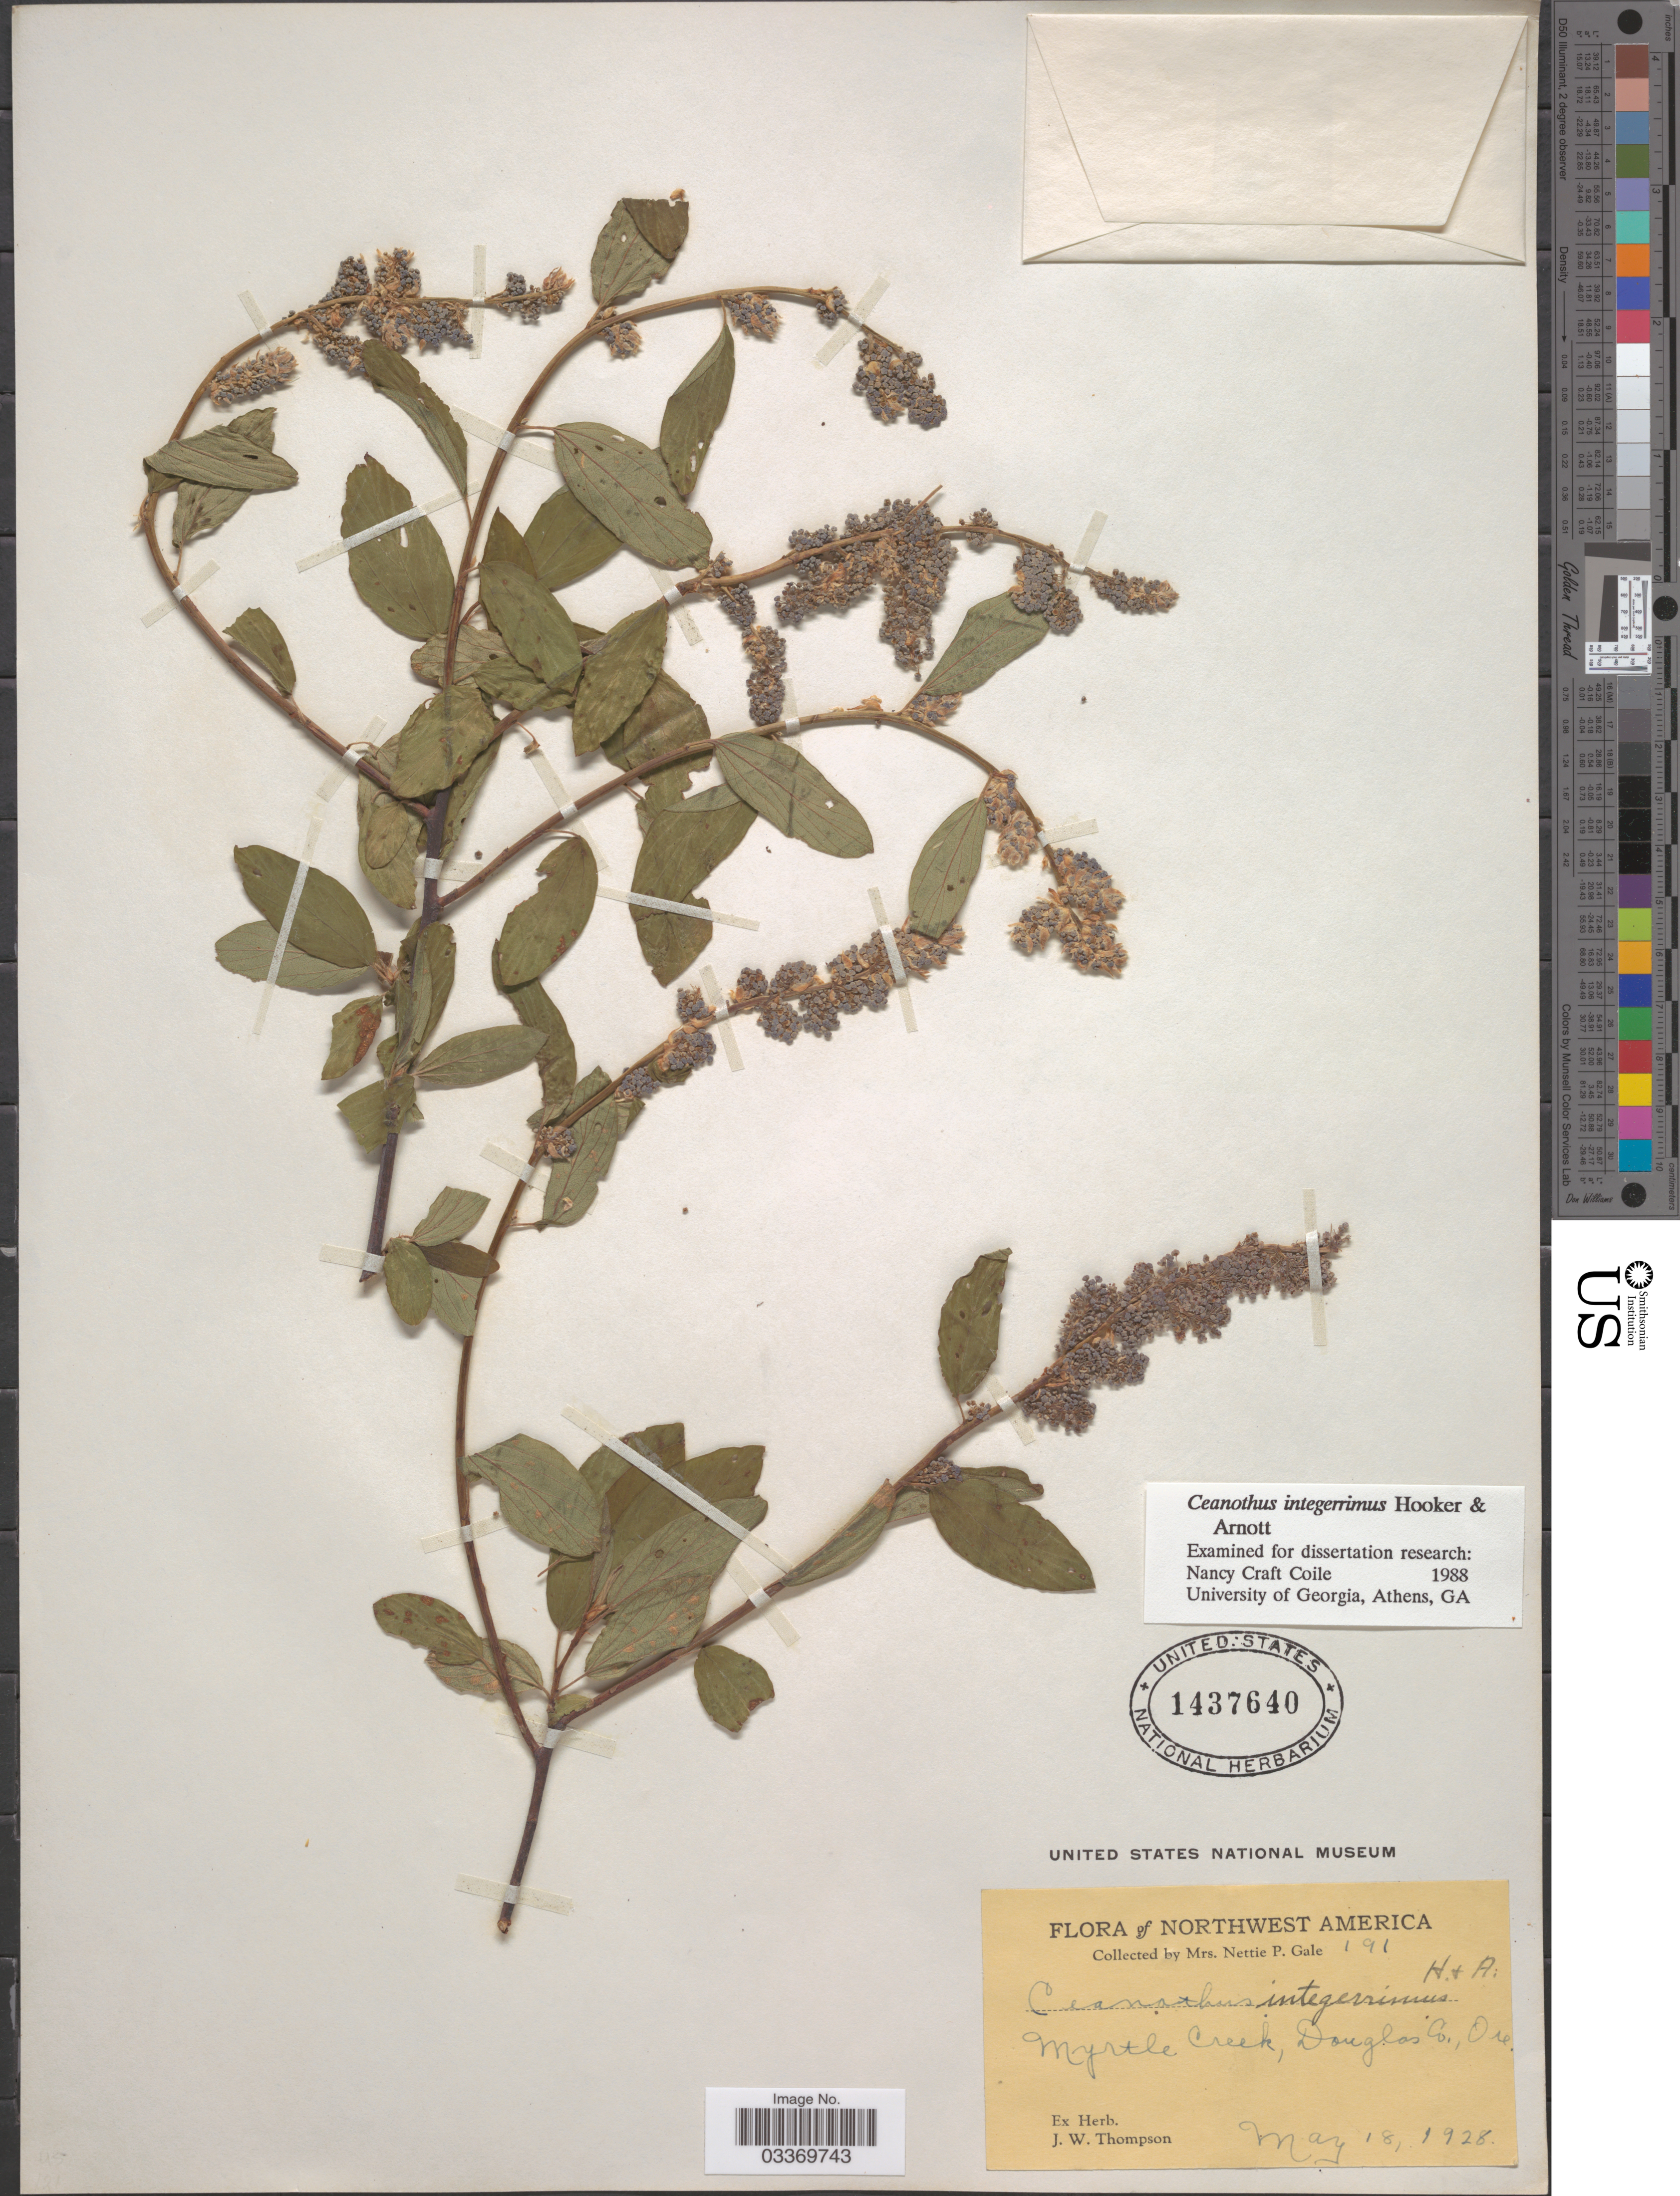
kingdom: Plantae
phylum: Tracheophyta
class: Magnoliopsida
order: Rosales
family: Rhamnaceae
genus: Ceanothus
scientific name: Ceanothus integerrimus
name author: Hook. & Arn.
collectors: N. Gale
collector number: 191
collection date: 1928-05-18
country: United States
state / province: Oregon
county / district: Douglas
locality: Northwest America. Myrtle Creek, Douglas Co.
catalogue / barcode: US 1437640